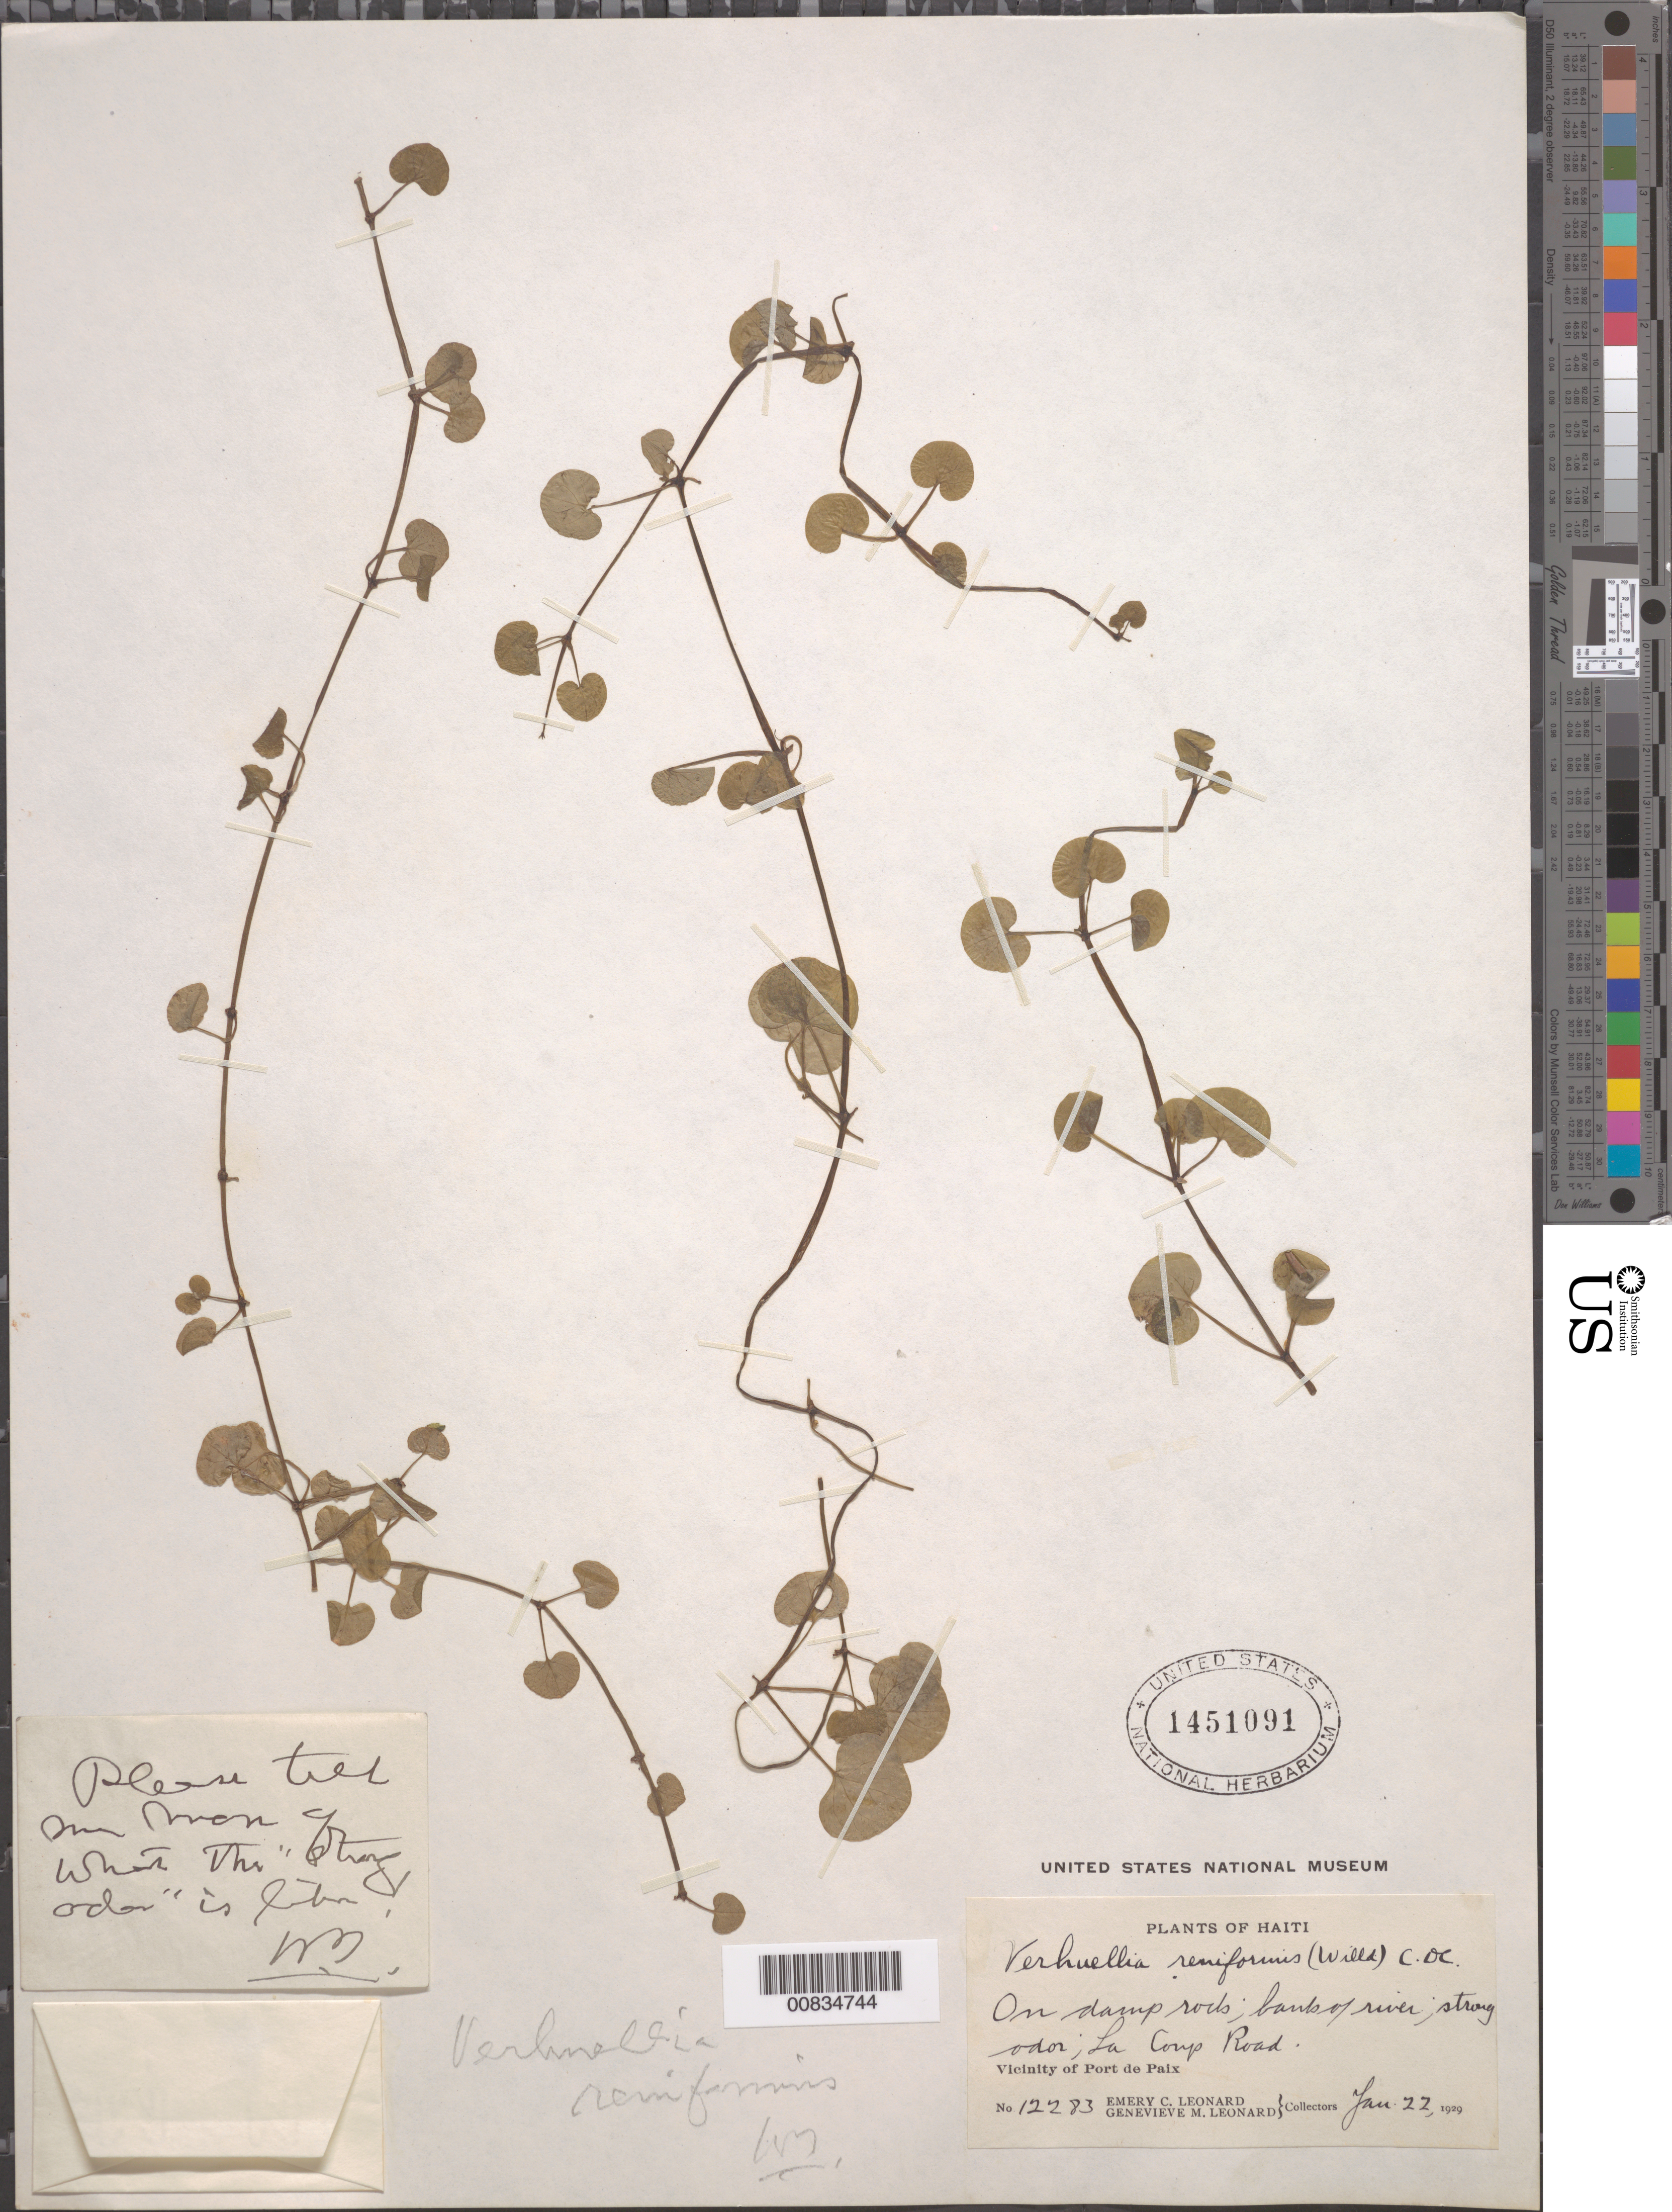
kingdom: Plantae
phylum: Tracheophyta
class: Magnoliopsida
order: Piperales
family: Piperaceae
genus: Verhuellia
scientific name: Verhuellia reniformis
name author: (Willd. ex Link) C. DC.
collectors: E. C. Leonard & G. M. Leonard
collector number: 12283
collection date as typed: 22 Jan 1929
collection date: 1929-01-22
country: Haiti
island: Hispaniola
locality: Vicinity of Port-de-Paix. La Coup Road.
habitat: On damp rocks; bank of river.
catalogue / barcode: US 1451091